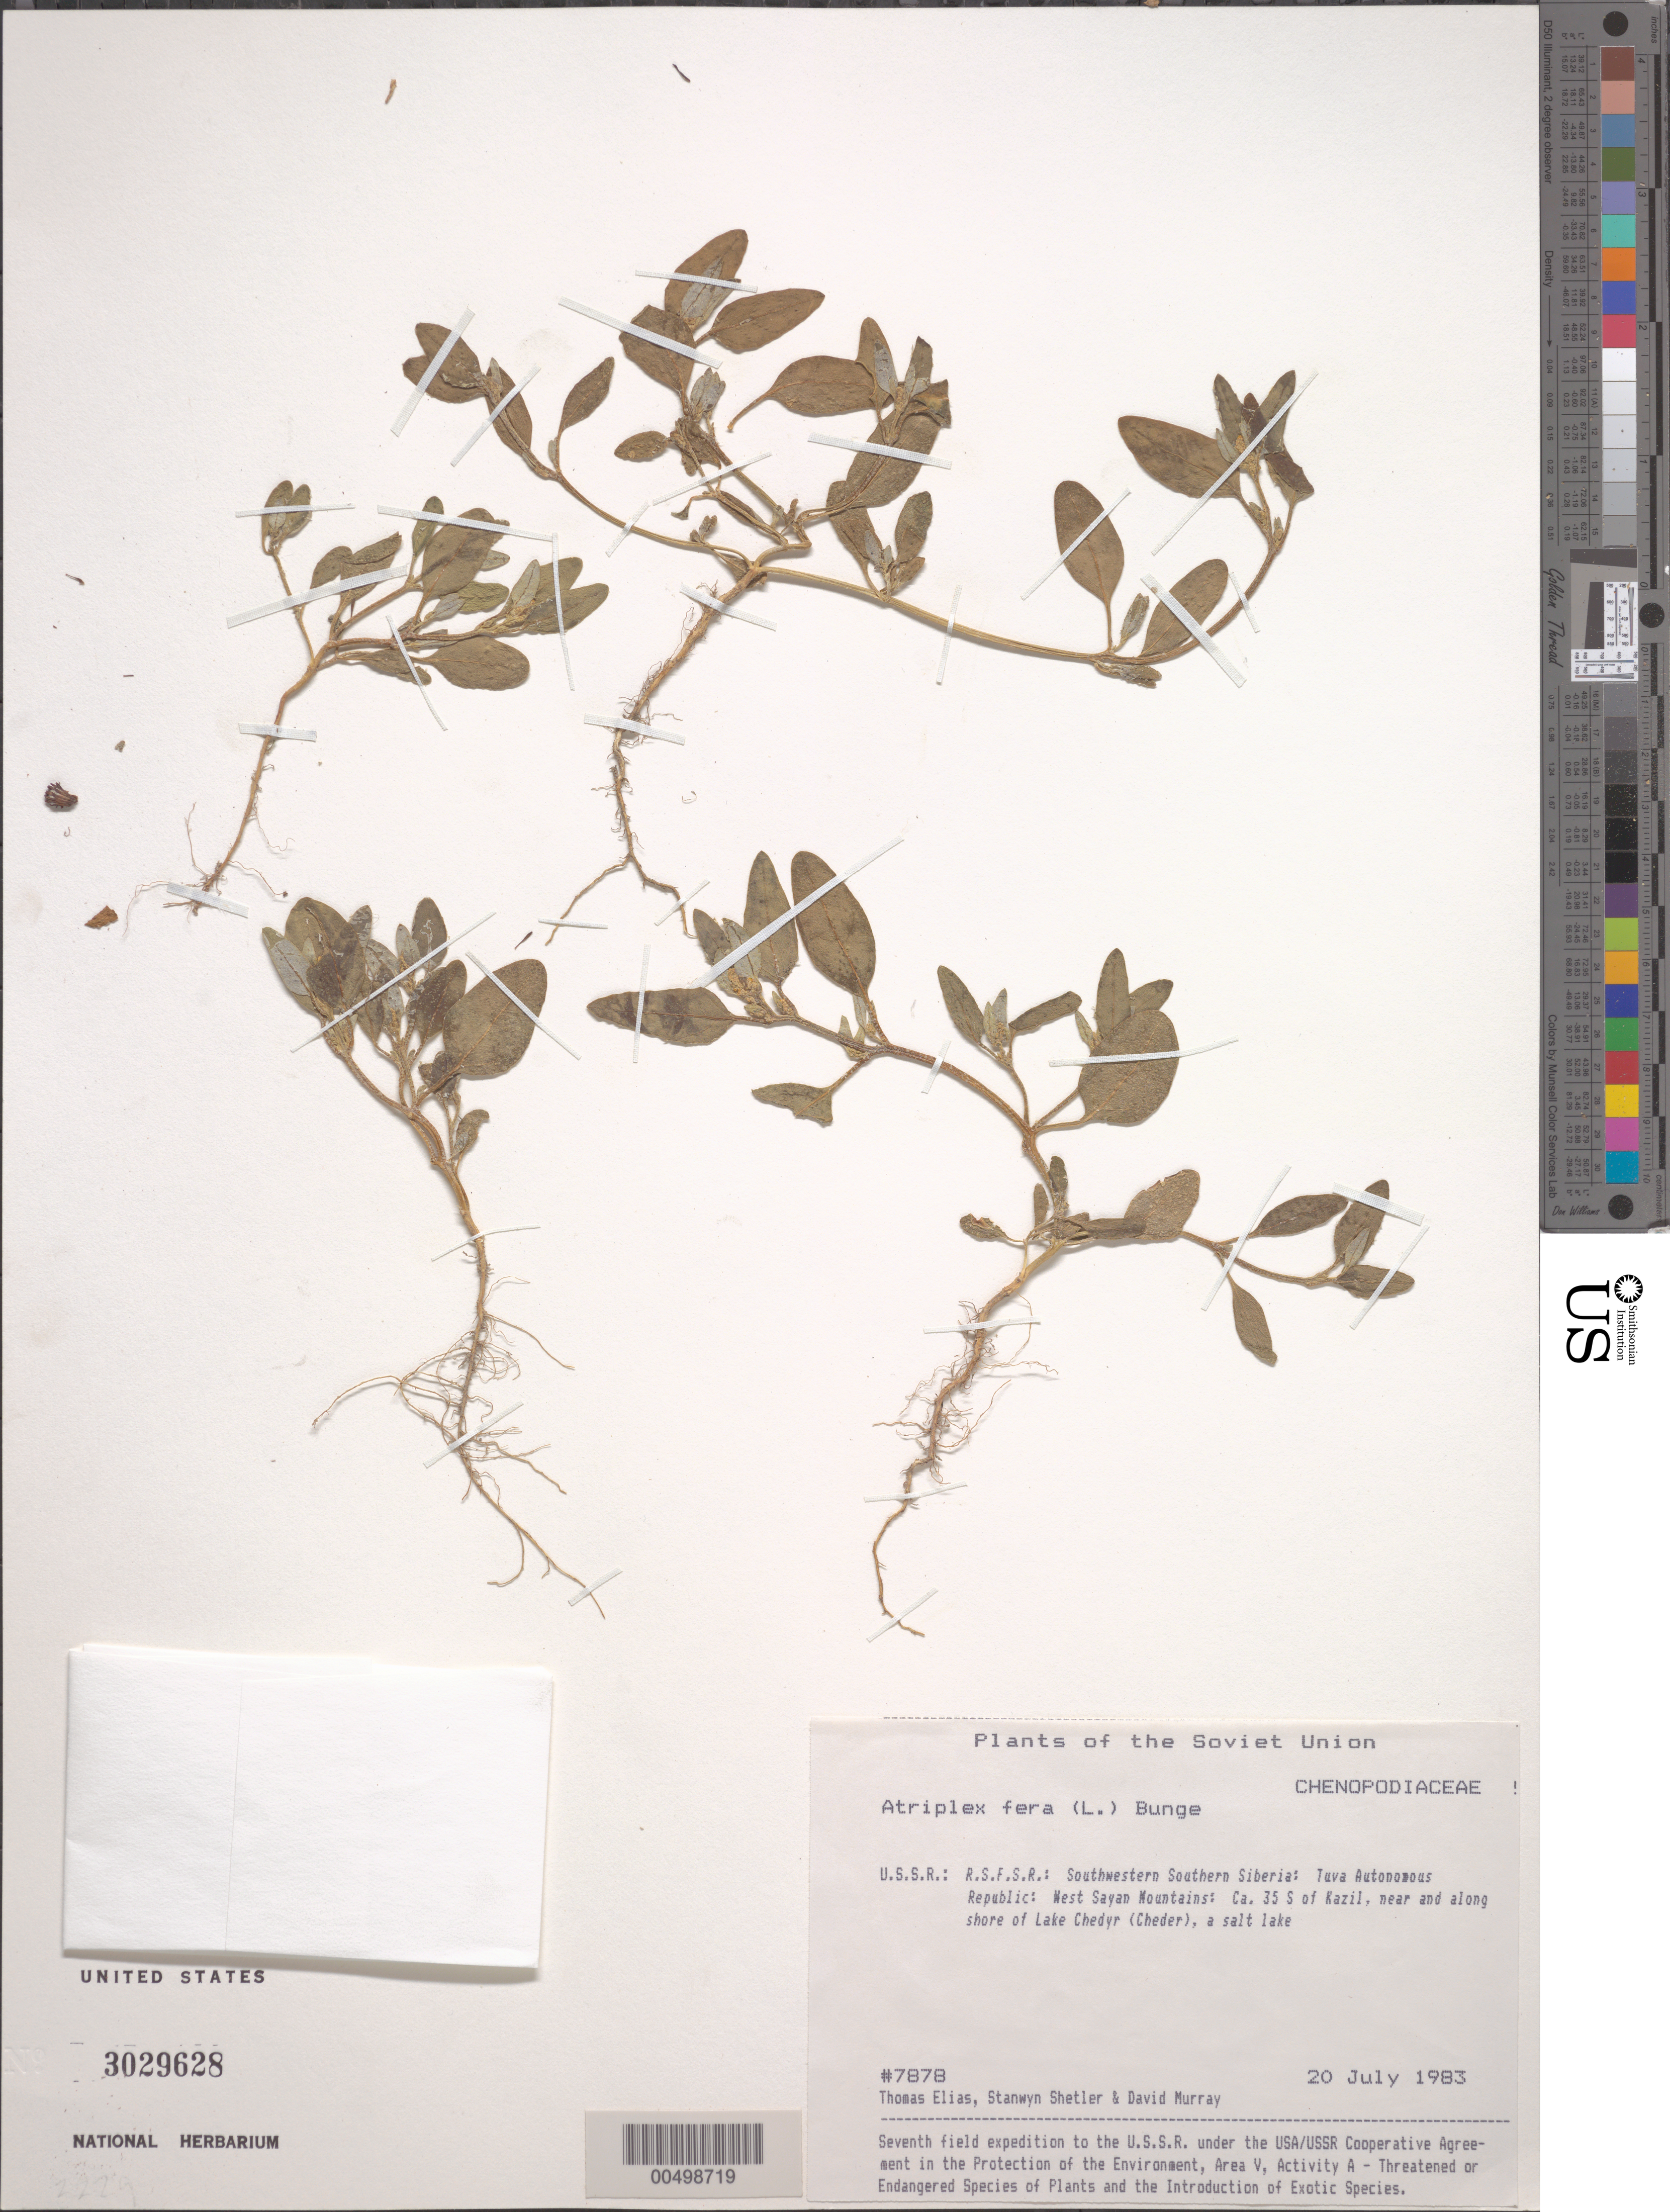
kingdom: Plantae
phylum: Tracheophyta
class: Magnoliopsida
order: Caryophyllales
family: Amaranthaceae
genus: Atriplex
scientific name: Atriplex fera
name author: (L.) Bunge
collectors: T. Elias, S. Shetler & D. F. Murray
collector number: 7878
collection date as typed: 20 Jul 1983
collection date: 1983-07-20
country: Russian Federation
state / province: Tuva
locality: West Sayan Mountains, ca. 35 km S of Kazil [Kyzyl], near and along shore of Lake Chedyr (Cheder)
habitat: salt lake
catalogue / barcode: US 3029628